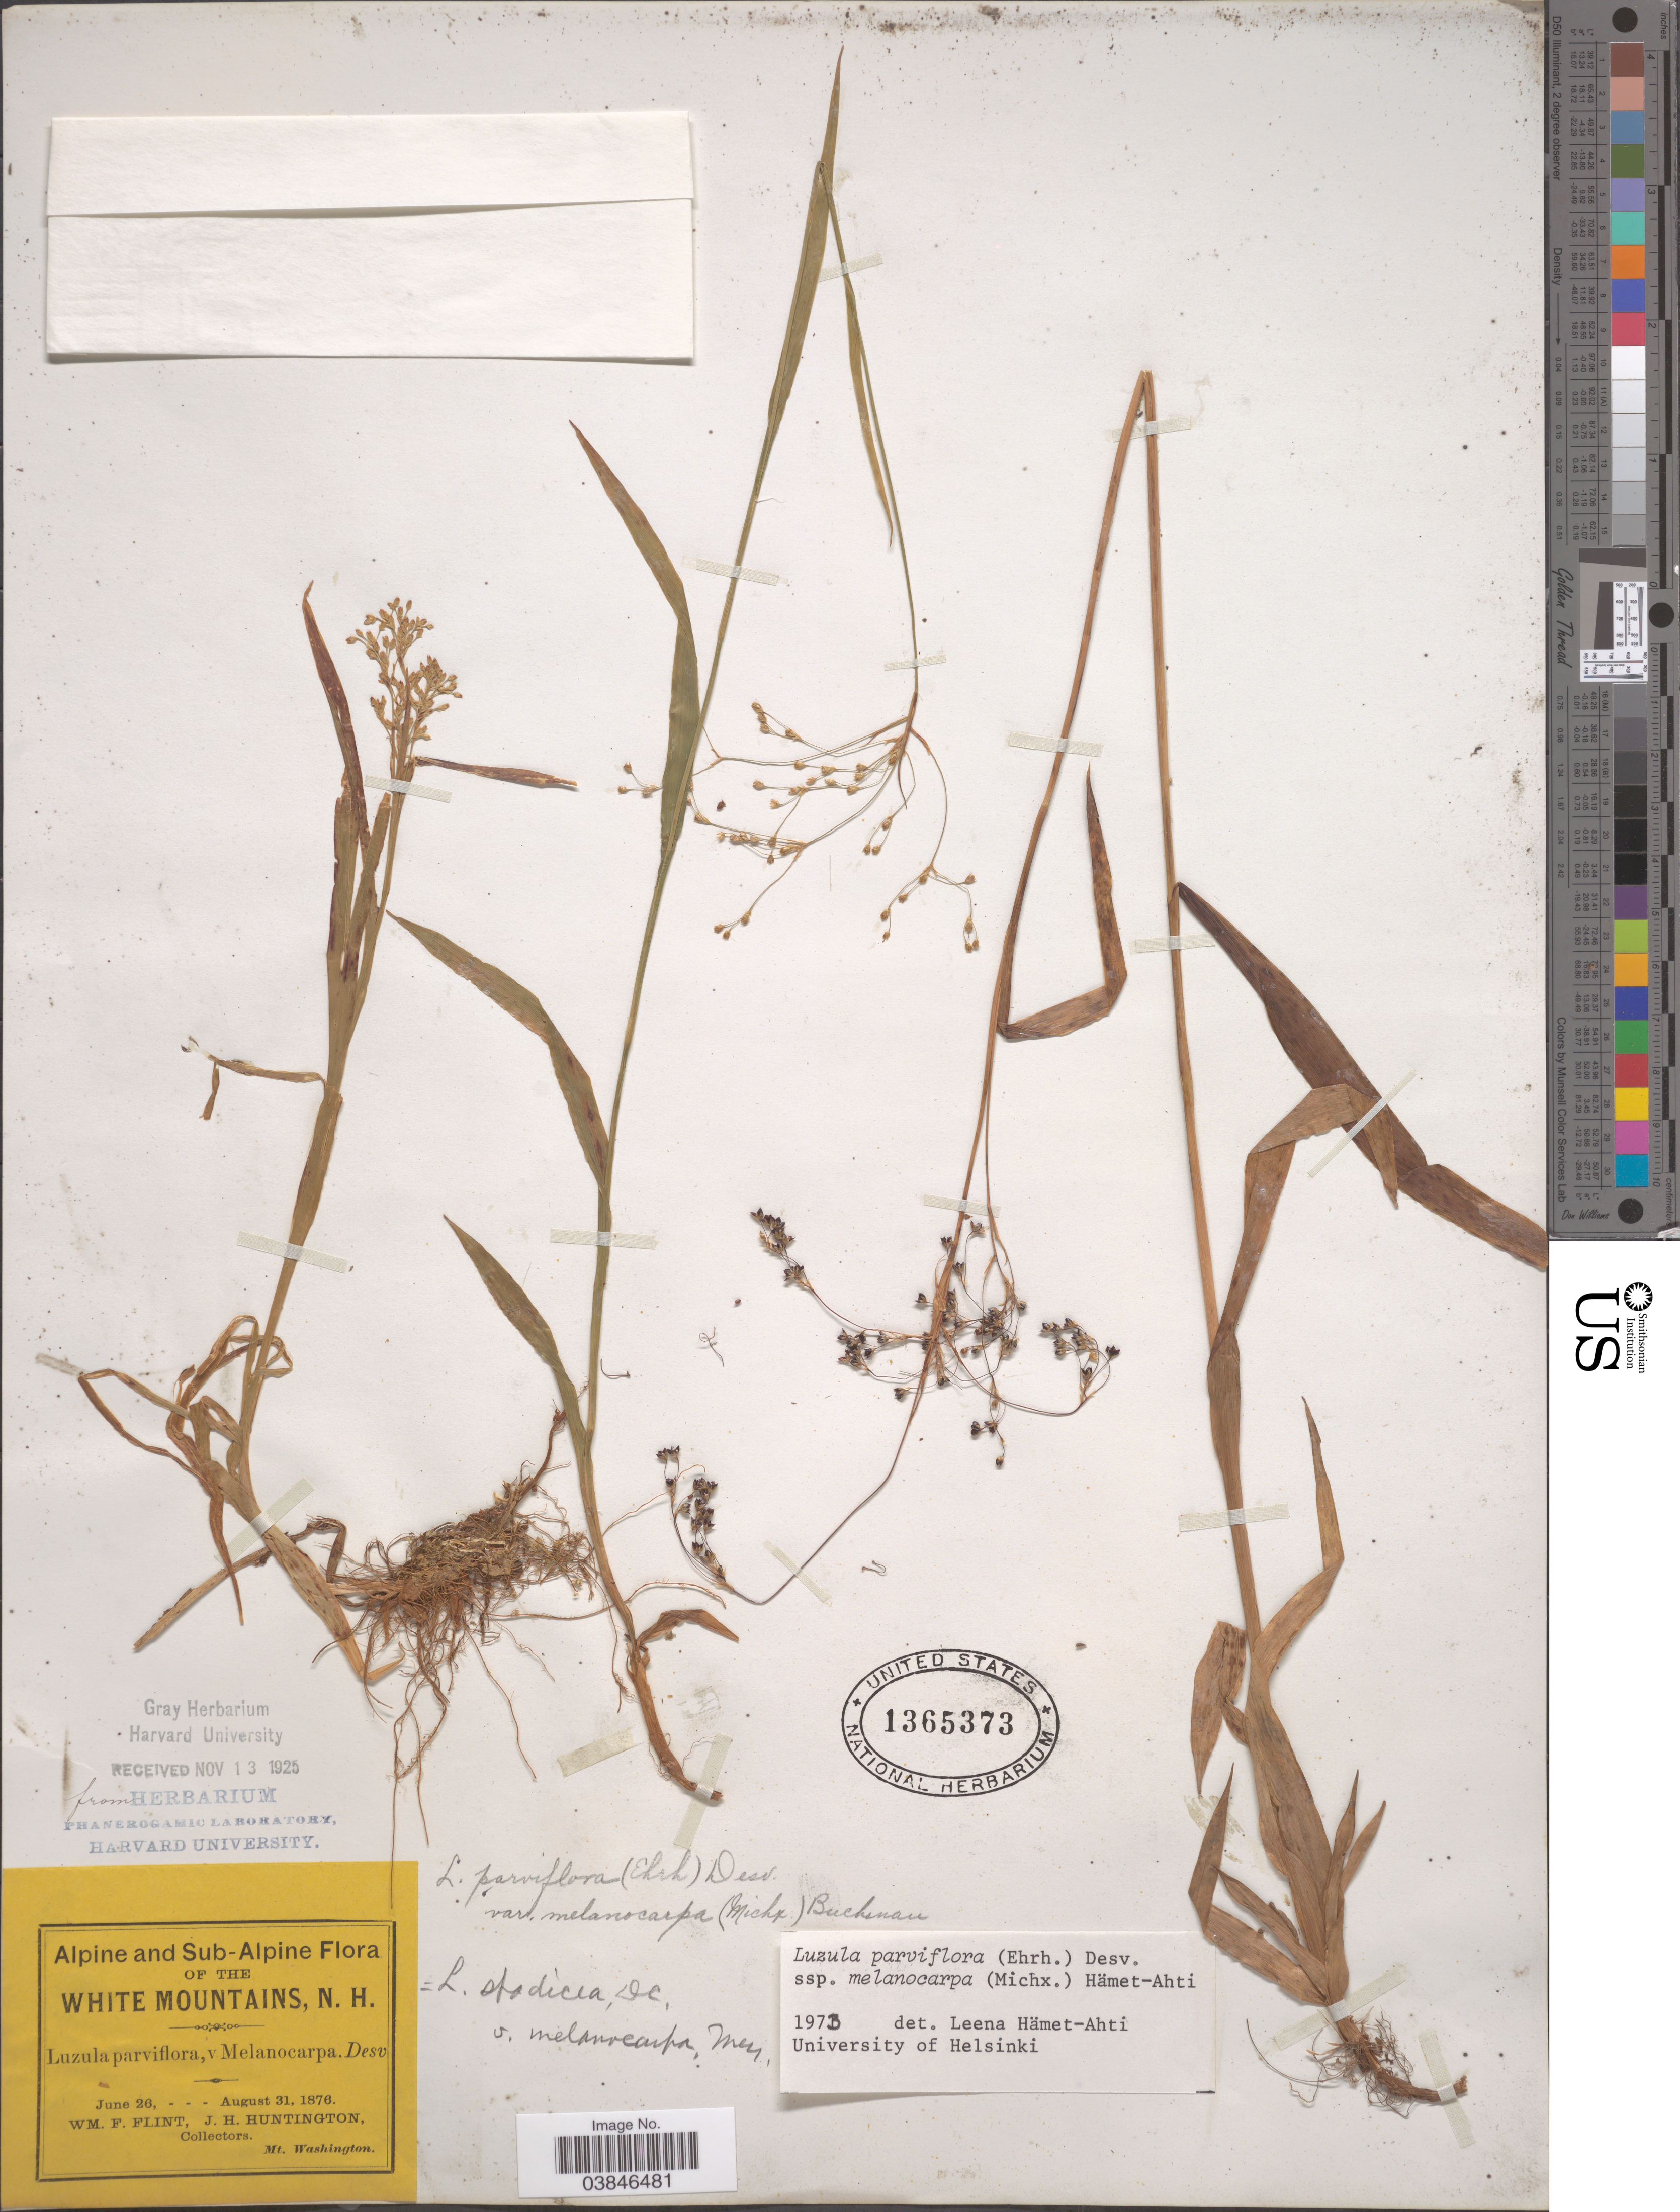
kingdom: Plantae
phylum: Tracheophyta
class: Liliopsida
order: Poales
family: Juncaceae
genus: Luzula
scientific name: Luzula parviflora subsp. melanocarpa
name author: Desv.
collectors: W. Flint & J. Huntington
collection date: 1876-06-26/1876-08-31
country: United States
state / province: New Hampshire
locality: Alpine and Sub-Alpine of the White Mountains. Mt. Washington.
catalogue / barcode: US 1365373